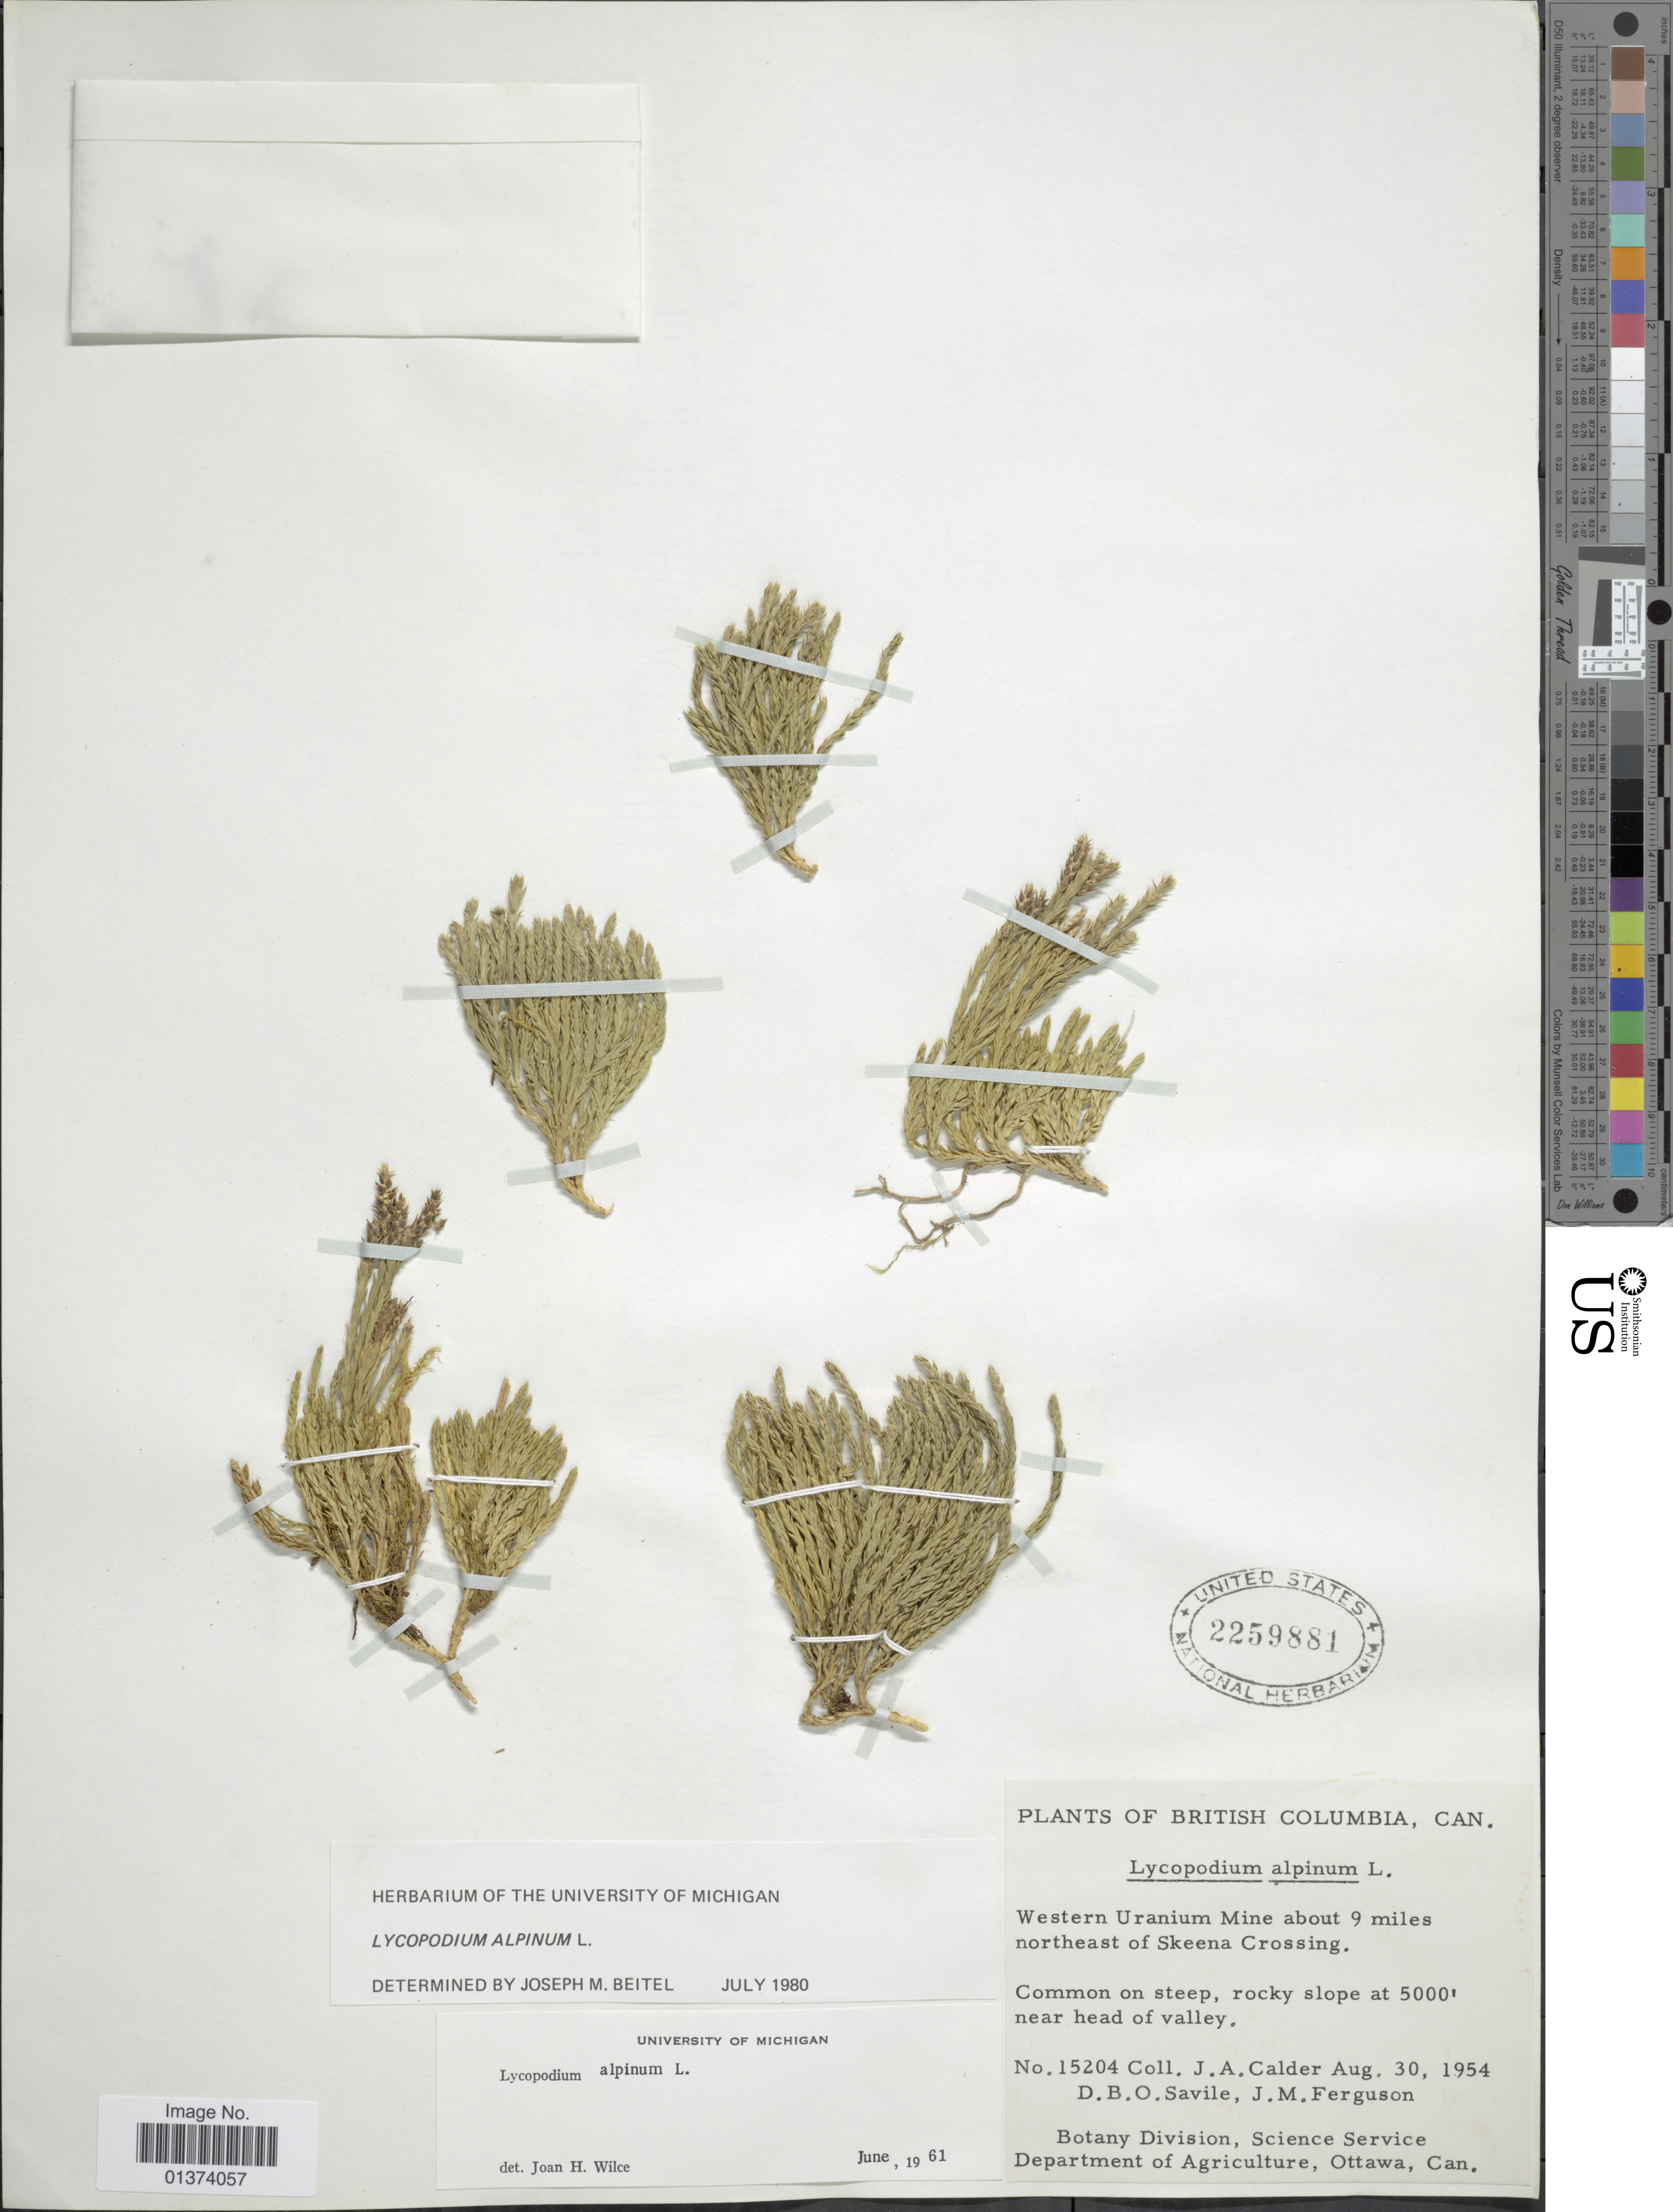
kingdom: Plantae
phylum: Tracheophyta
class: Lycopodiopsida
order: Lycopodiales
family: Lycopodiaceae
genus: Diphasiastrum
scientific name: Diphasiastrum alpinum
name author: (L.) Holub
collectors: J. A. Calder, D. Savile & J. M. Ferguson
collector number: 15204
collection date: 1954-08-30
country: Canada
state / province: British Columbia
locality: Western Uranium Mine about 9 miles northeast of Skeena Crossing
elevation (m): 1524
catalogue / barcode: US 2259881